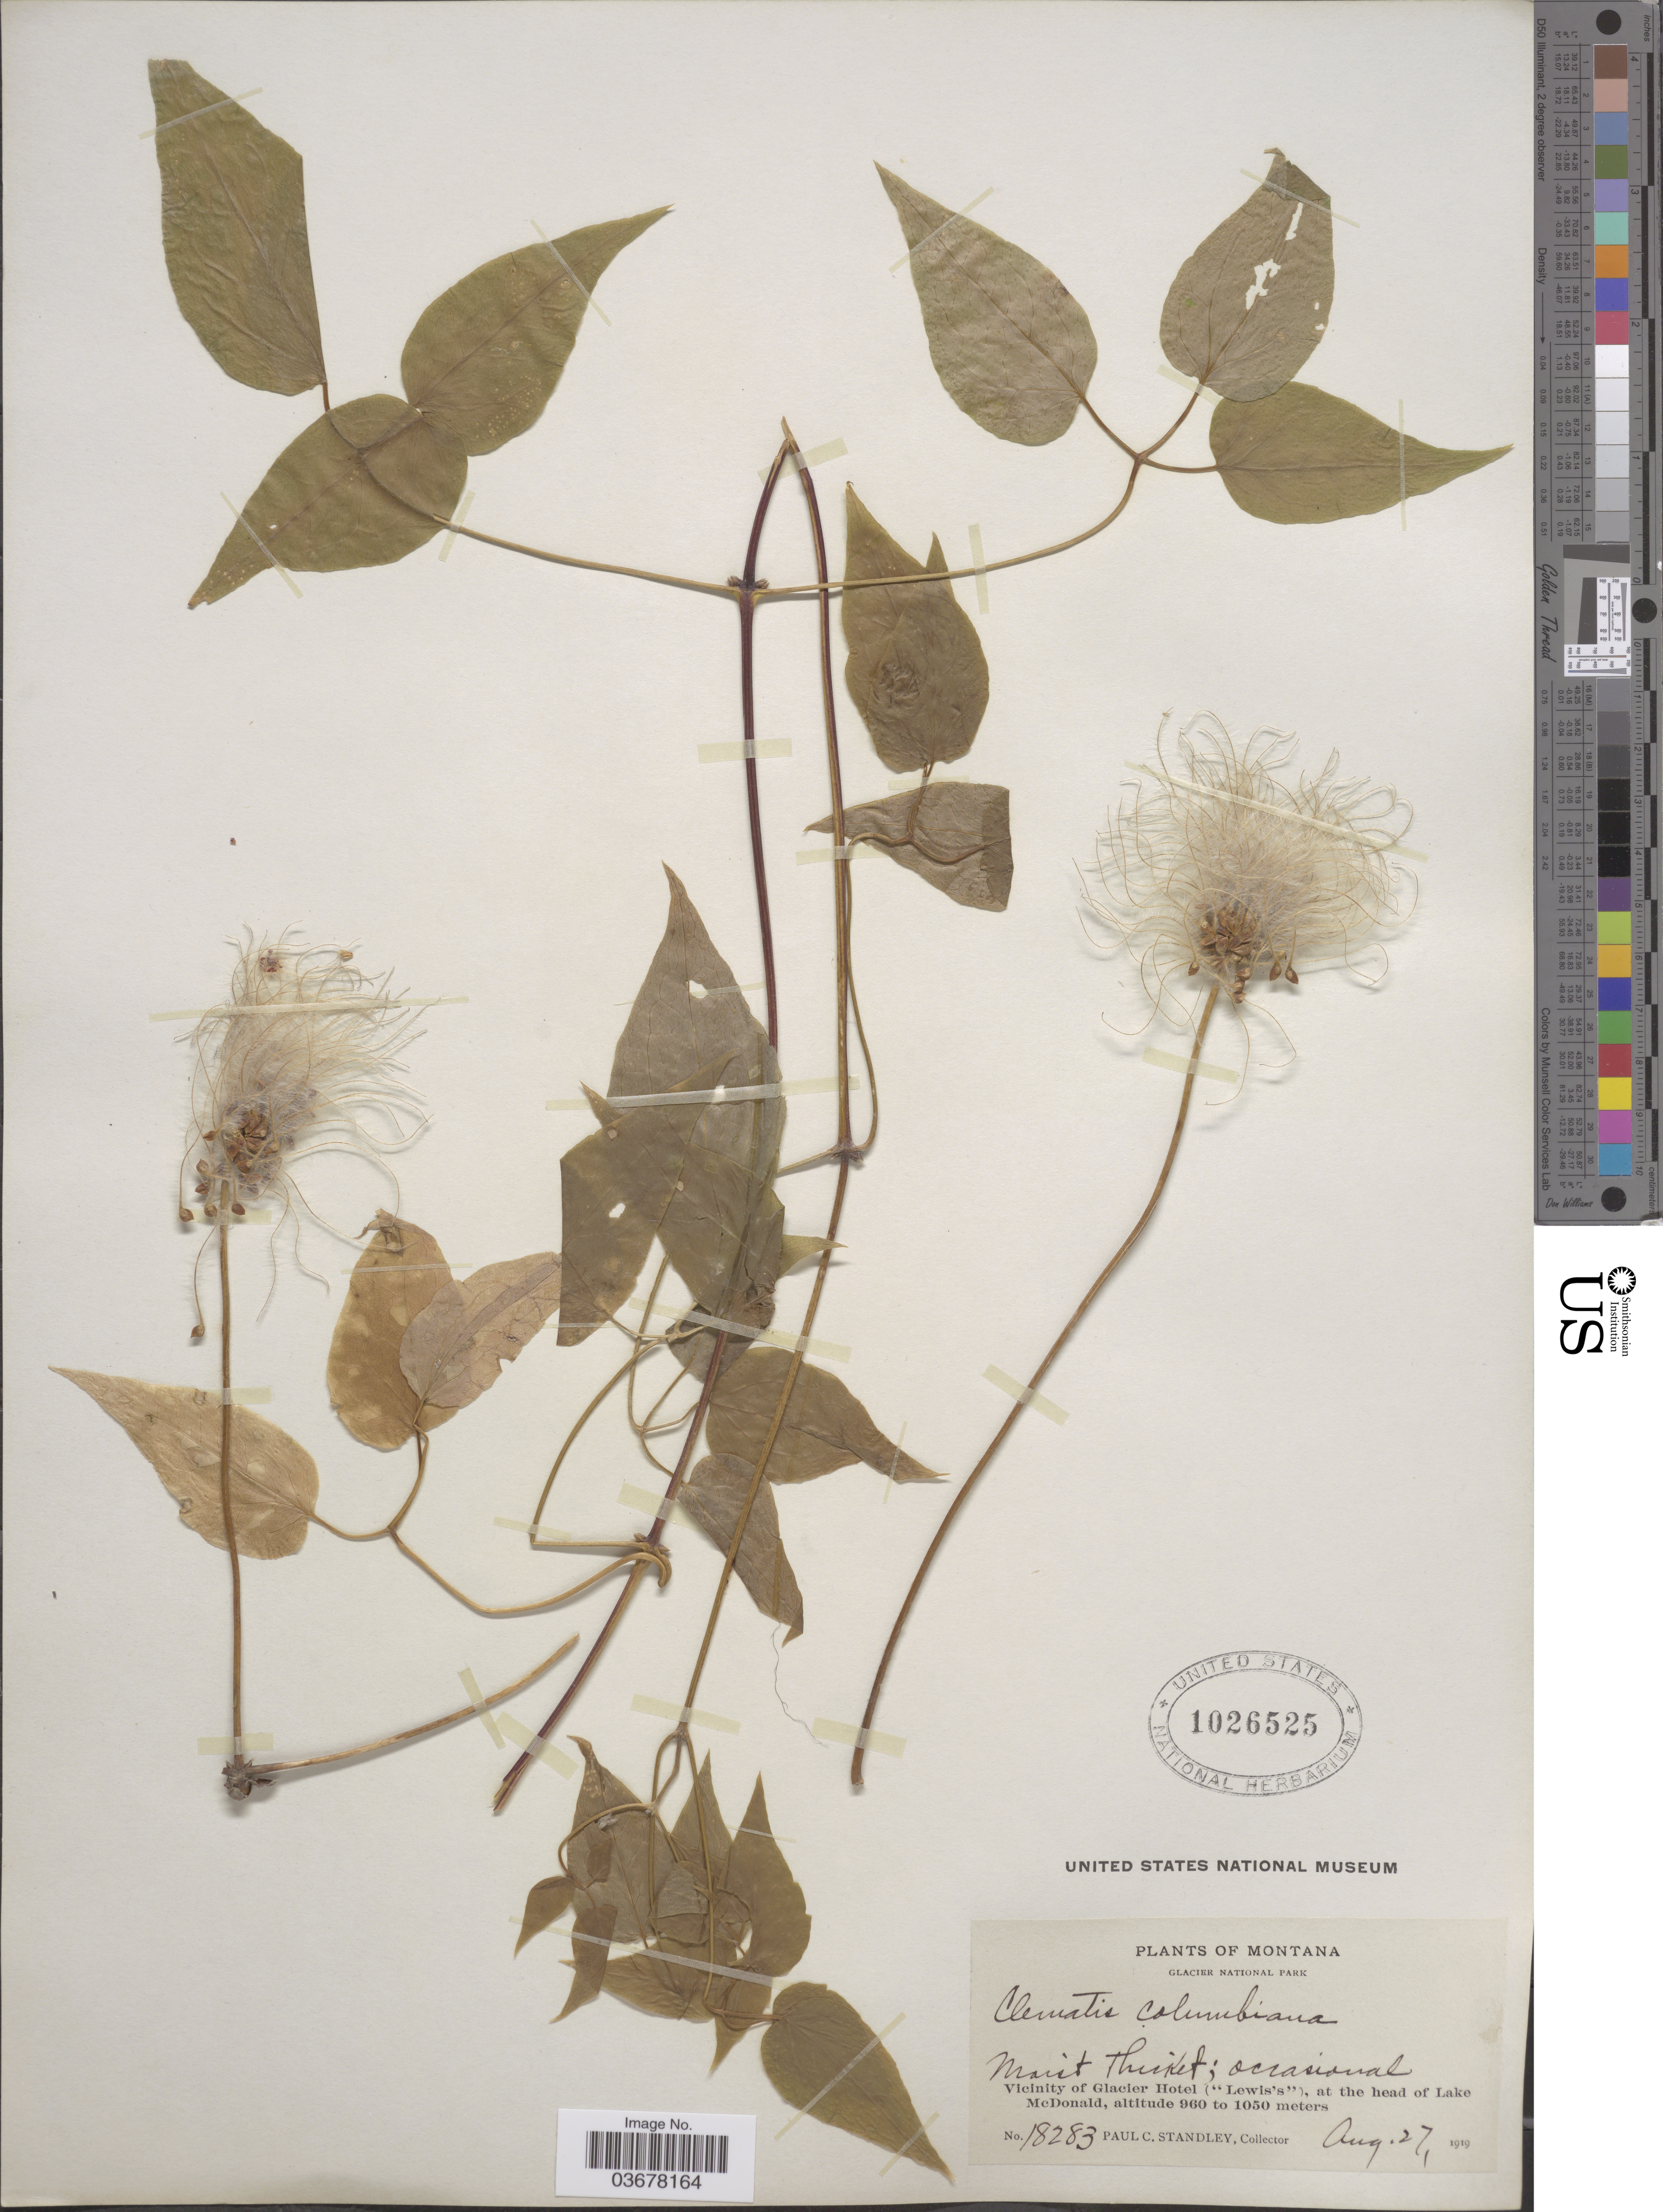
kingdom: Plantae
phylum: Tracheophyta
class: Magnoliopsida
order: Ranunculales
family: Ranunculaceae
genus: Clematis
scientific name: Clematis occidentalis var. grosseserrata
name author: (Rydb.) J.S. Pringle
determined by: Strong, M. T., (US), Smithsonian Institution - National Museum of Natural History (UNITED STATES)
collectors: P. C. Standley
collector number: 18283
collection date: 1919-08-27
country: United States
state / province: Montana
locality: Glacier National Park. Vicinity of Glacier Hotel ("Lewis's"), at the head of Lake McDonald.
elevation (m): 960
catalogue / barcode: US 1026525